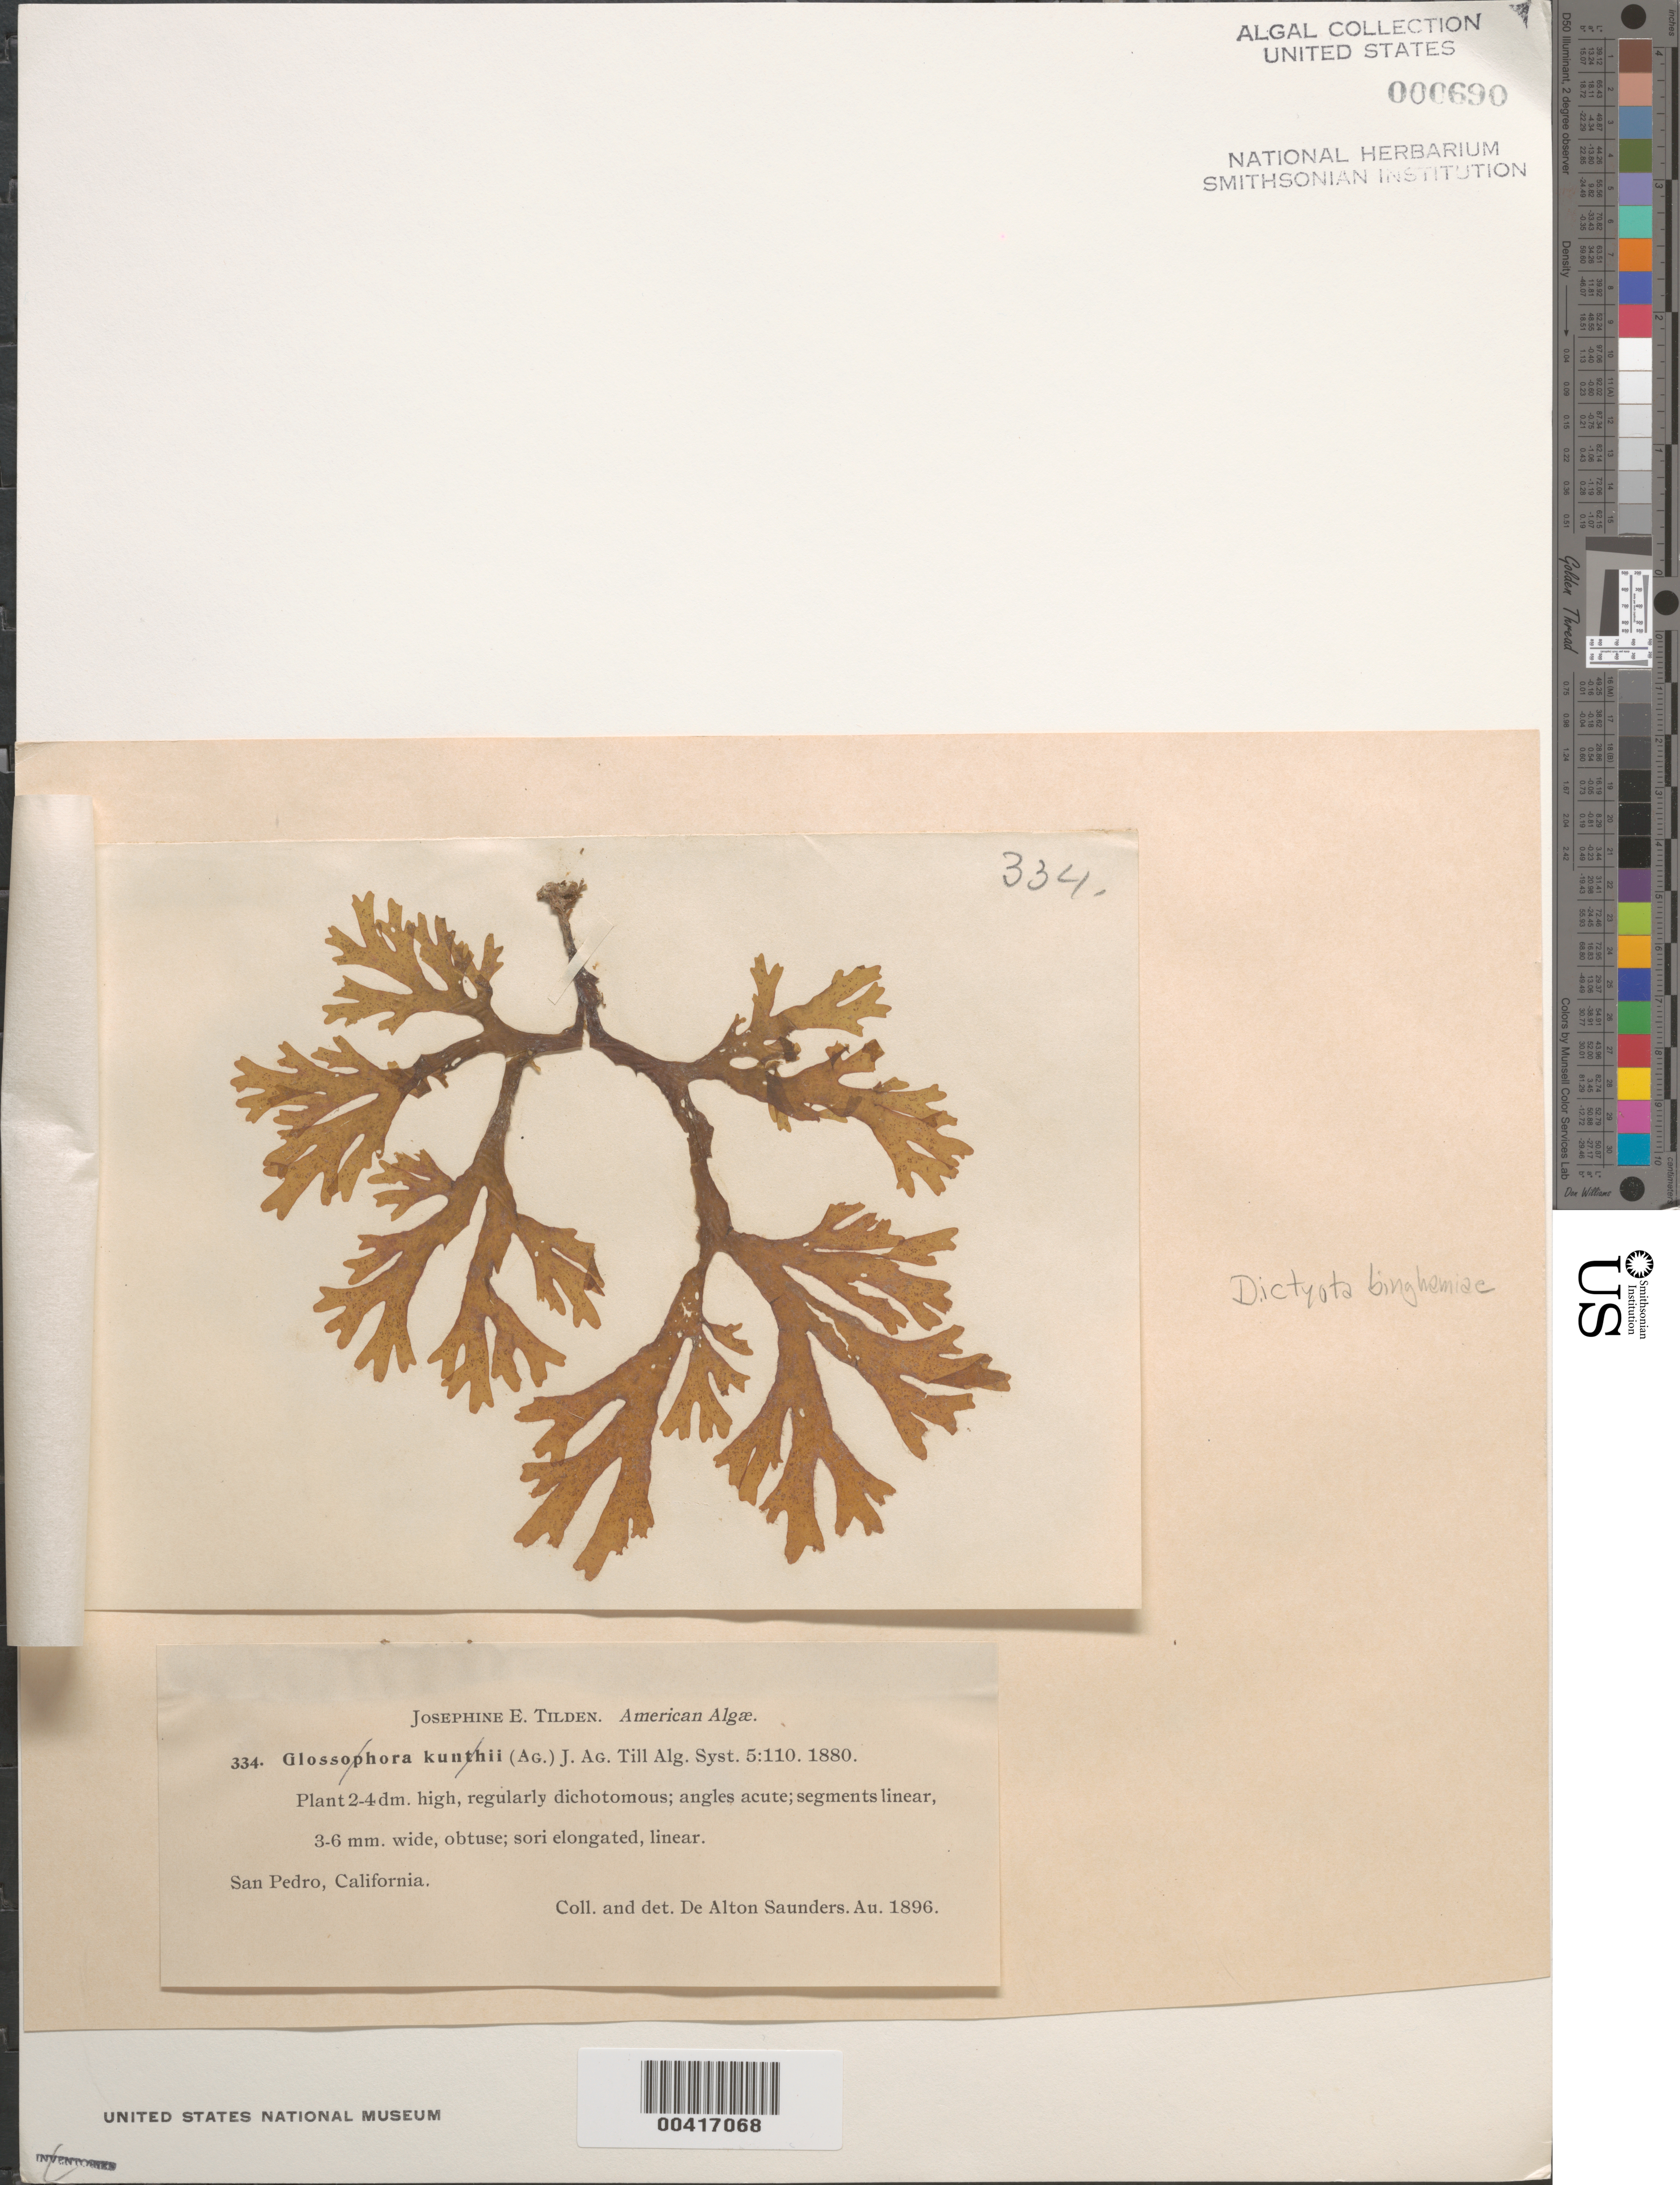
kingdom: Chromista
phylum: Ochrophyta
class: Phaeophyceae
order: Dictyotales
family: Dictyotaceae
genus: Dictyota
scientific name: Dictyota binghamiae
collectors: D. Saunders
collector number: JET 334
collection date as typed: Aug 1896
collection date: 1896-08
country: United States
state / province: California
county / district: Los Angeles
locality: San Pedro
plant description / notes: Tilden, American Algae, as Glossophora kunthii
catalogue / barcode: US 690